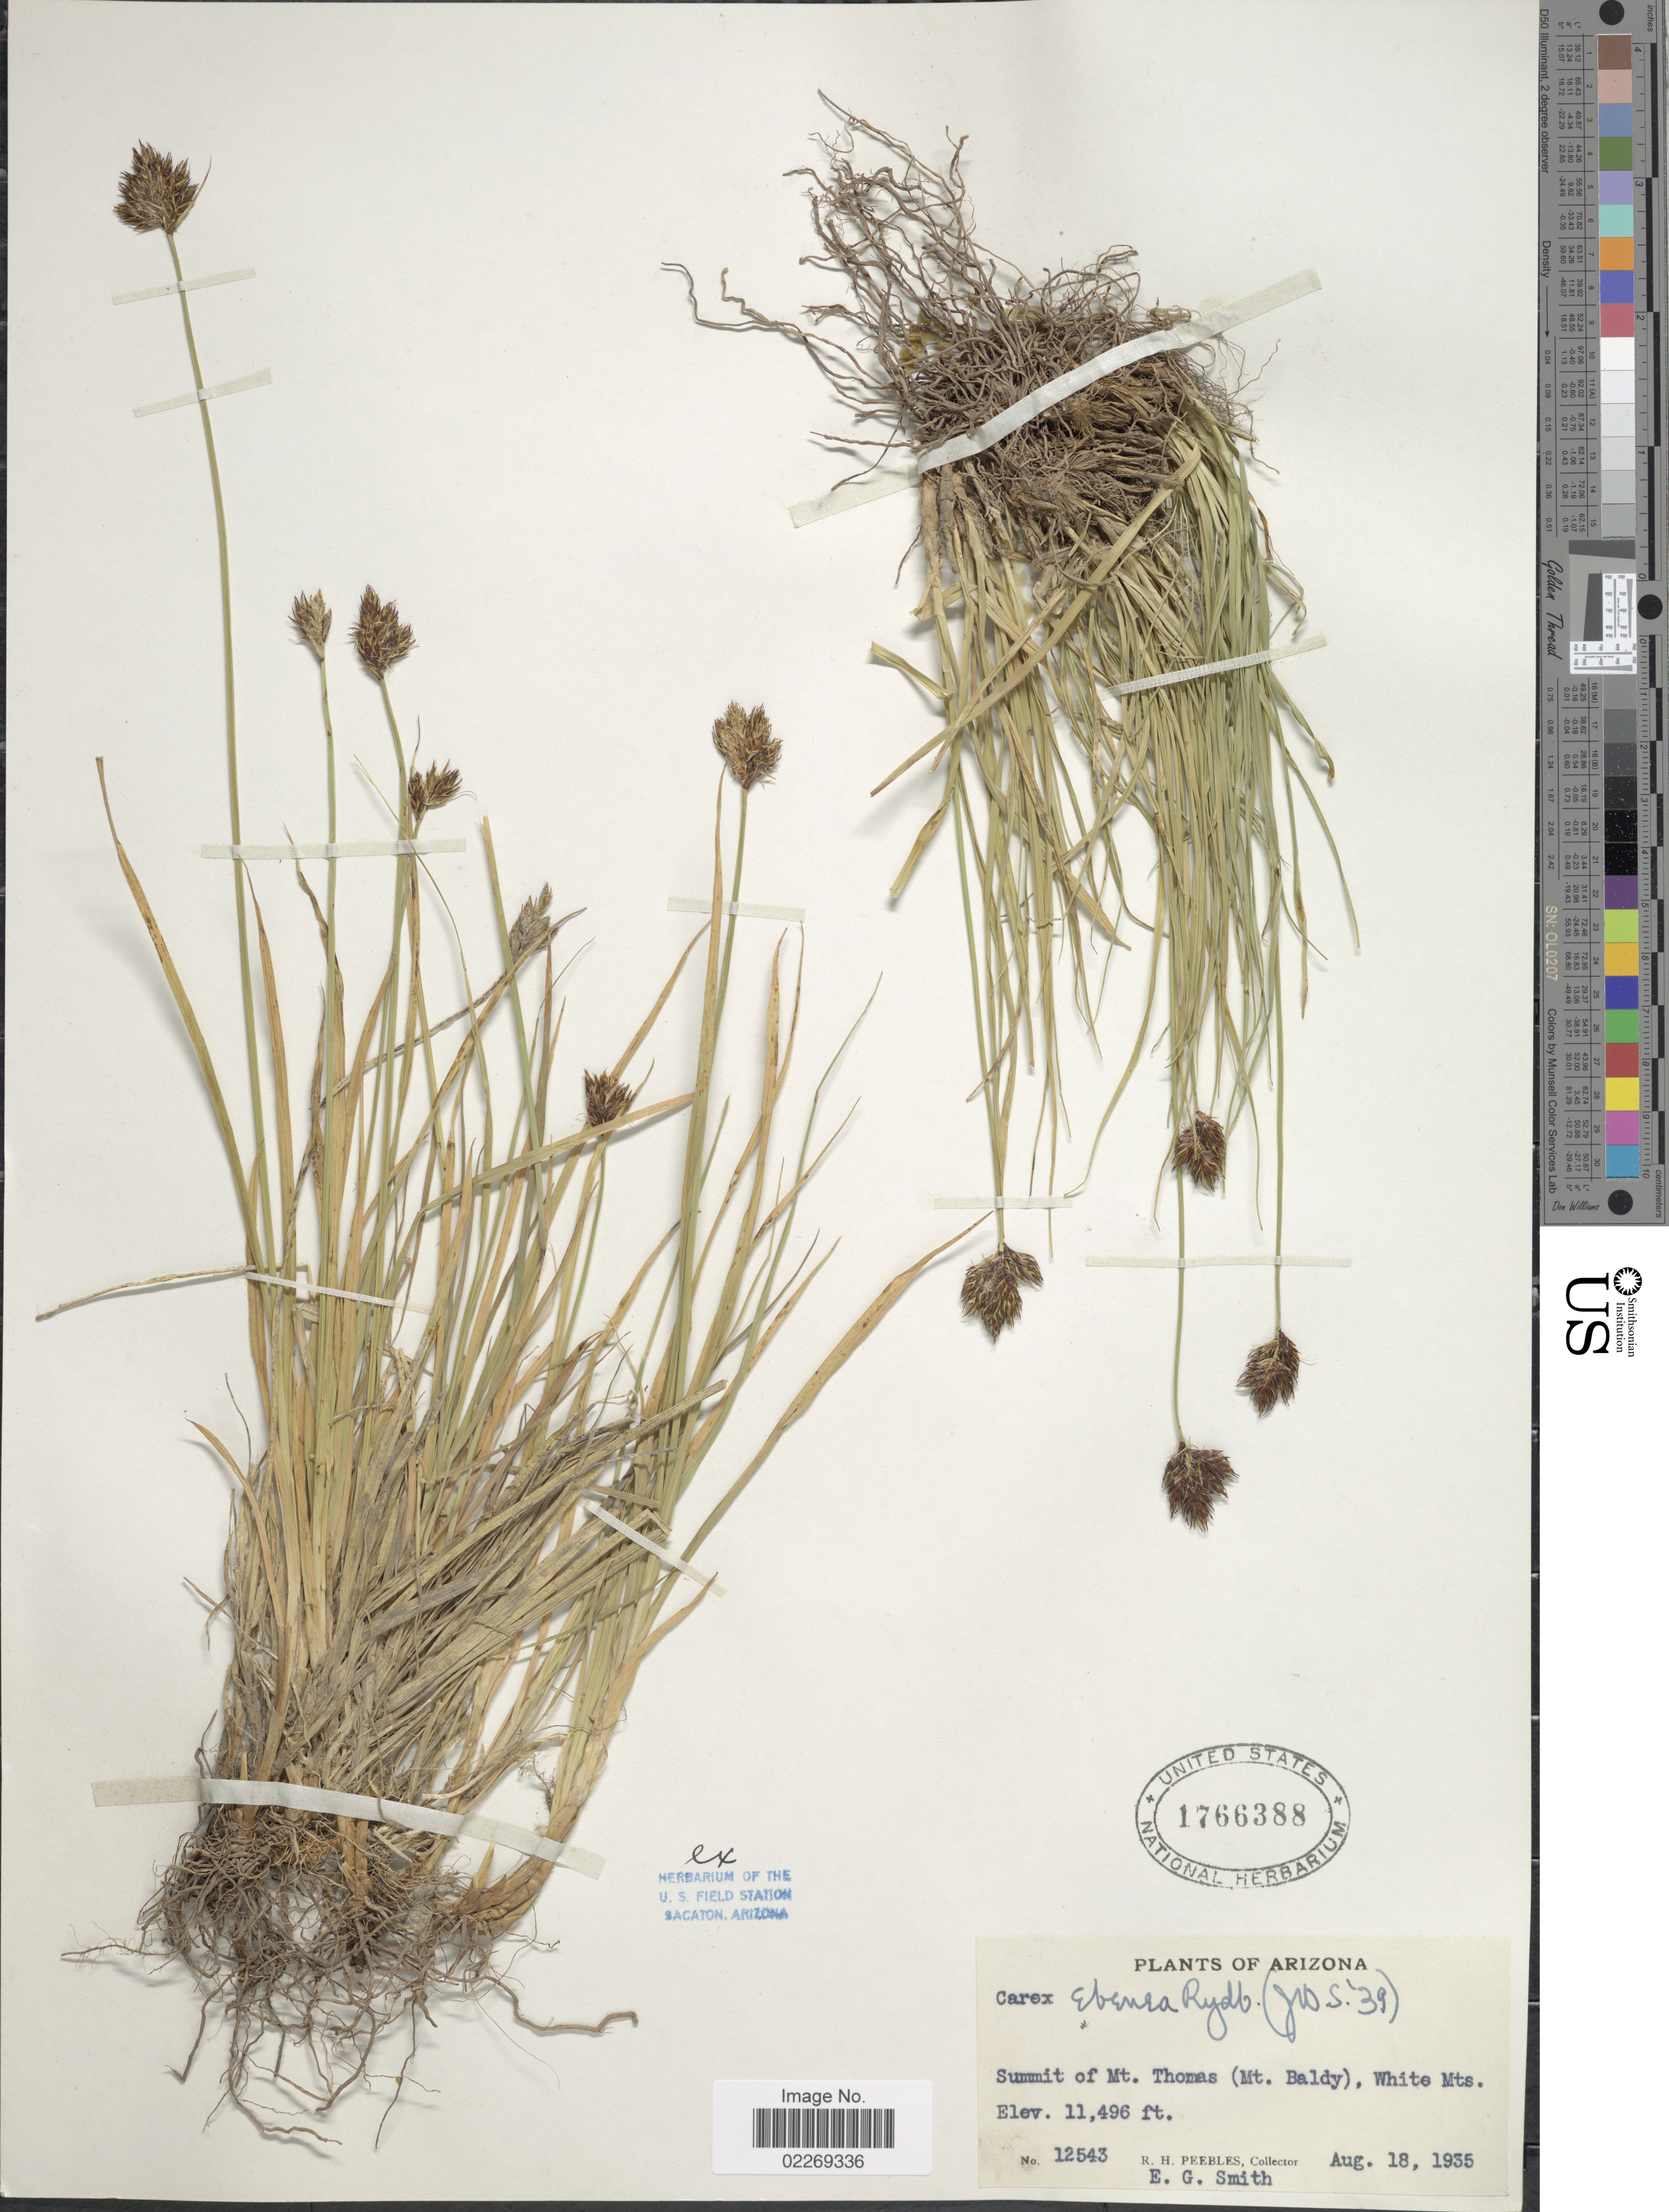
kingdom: Plantae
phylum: Tracheophyta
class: Liliopsida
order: Poales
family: Cyperaceae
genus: Carex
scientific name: Carex ebenea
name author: Rydb.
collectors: R. H. Peebles & E. G. Smith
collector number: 12543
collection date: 1935-08-18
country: United States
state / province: Arizona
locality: Summit of Mt. Thomas (Mt. Baldy), White Mts.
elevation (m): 3504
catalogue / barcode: US 1766388